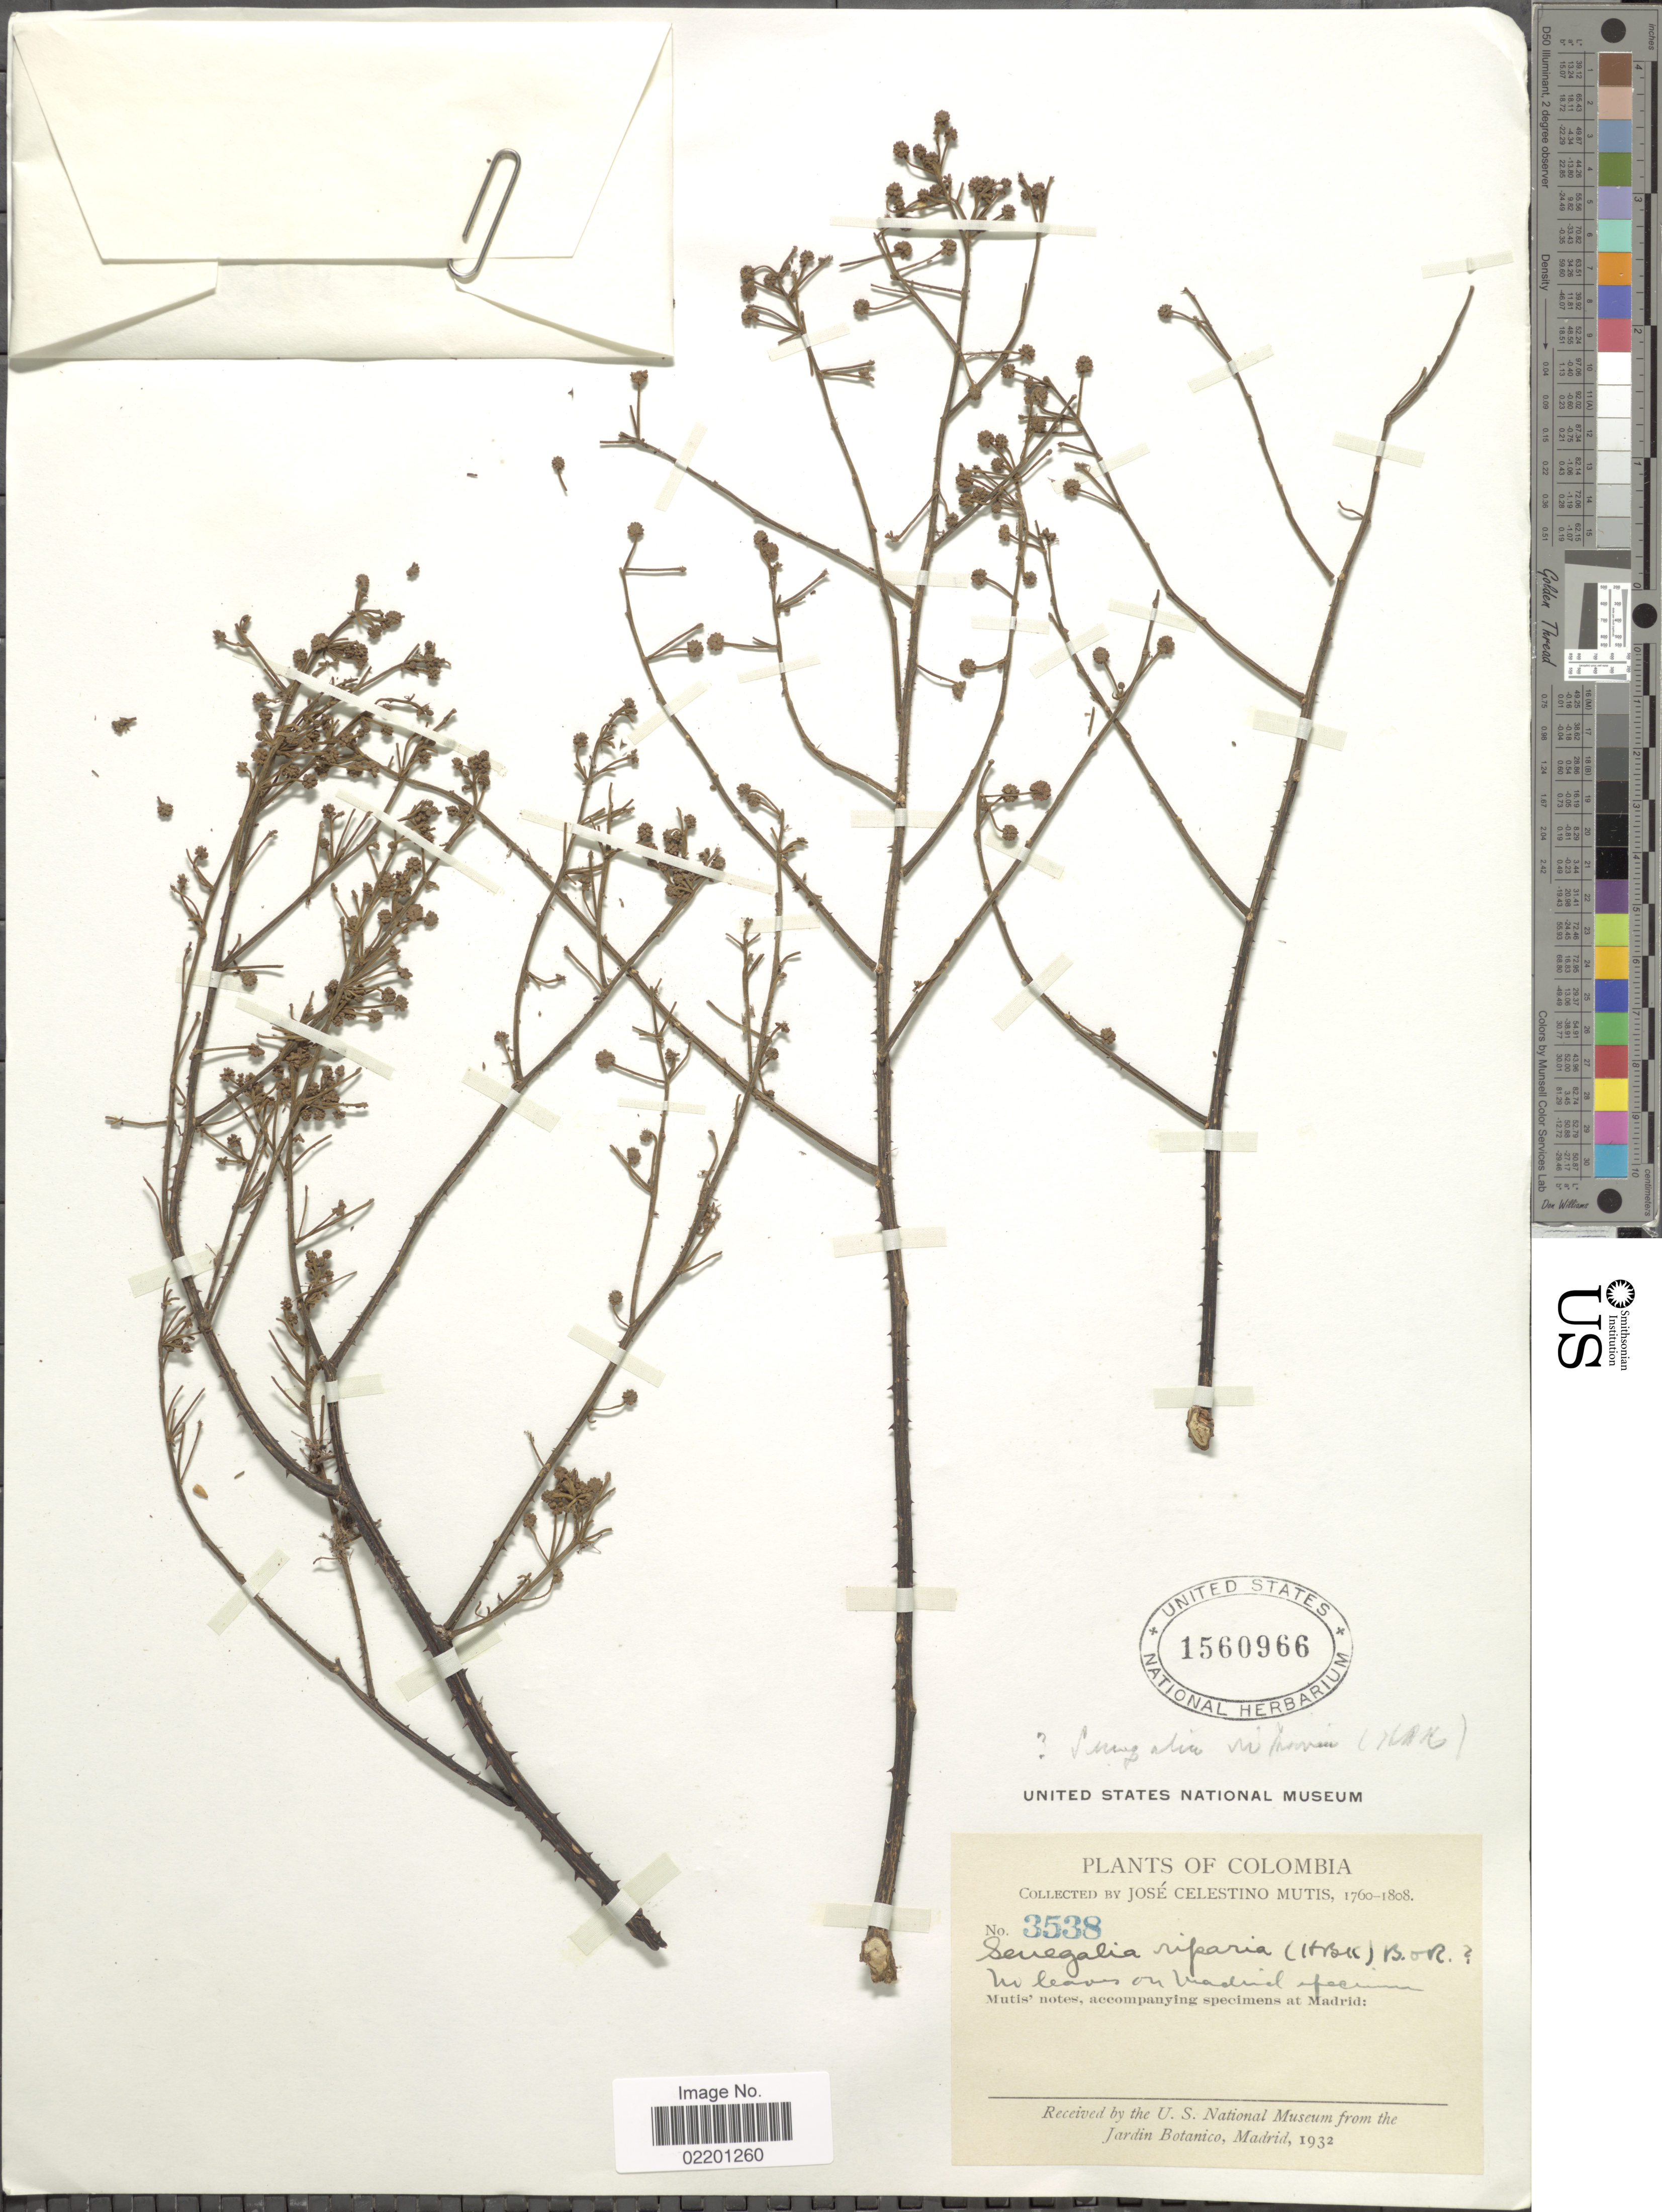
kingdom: Plantae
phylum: Tracheophyta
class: Magnoliopsida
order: Fabales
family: Fabaceae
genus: Senegalia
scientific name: Senegalia riparia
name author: (Kunth) Britton & Rose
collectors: J. C. B. Mutis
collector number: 3538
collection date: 1760/1808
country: Colombia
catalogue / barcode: US 1560966